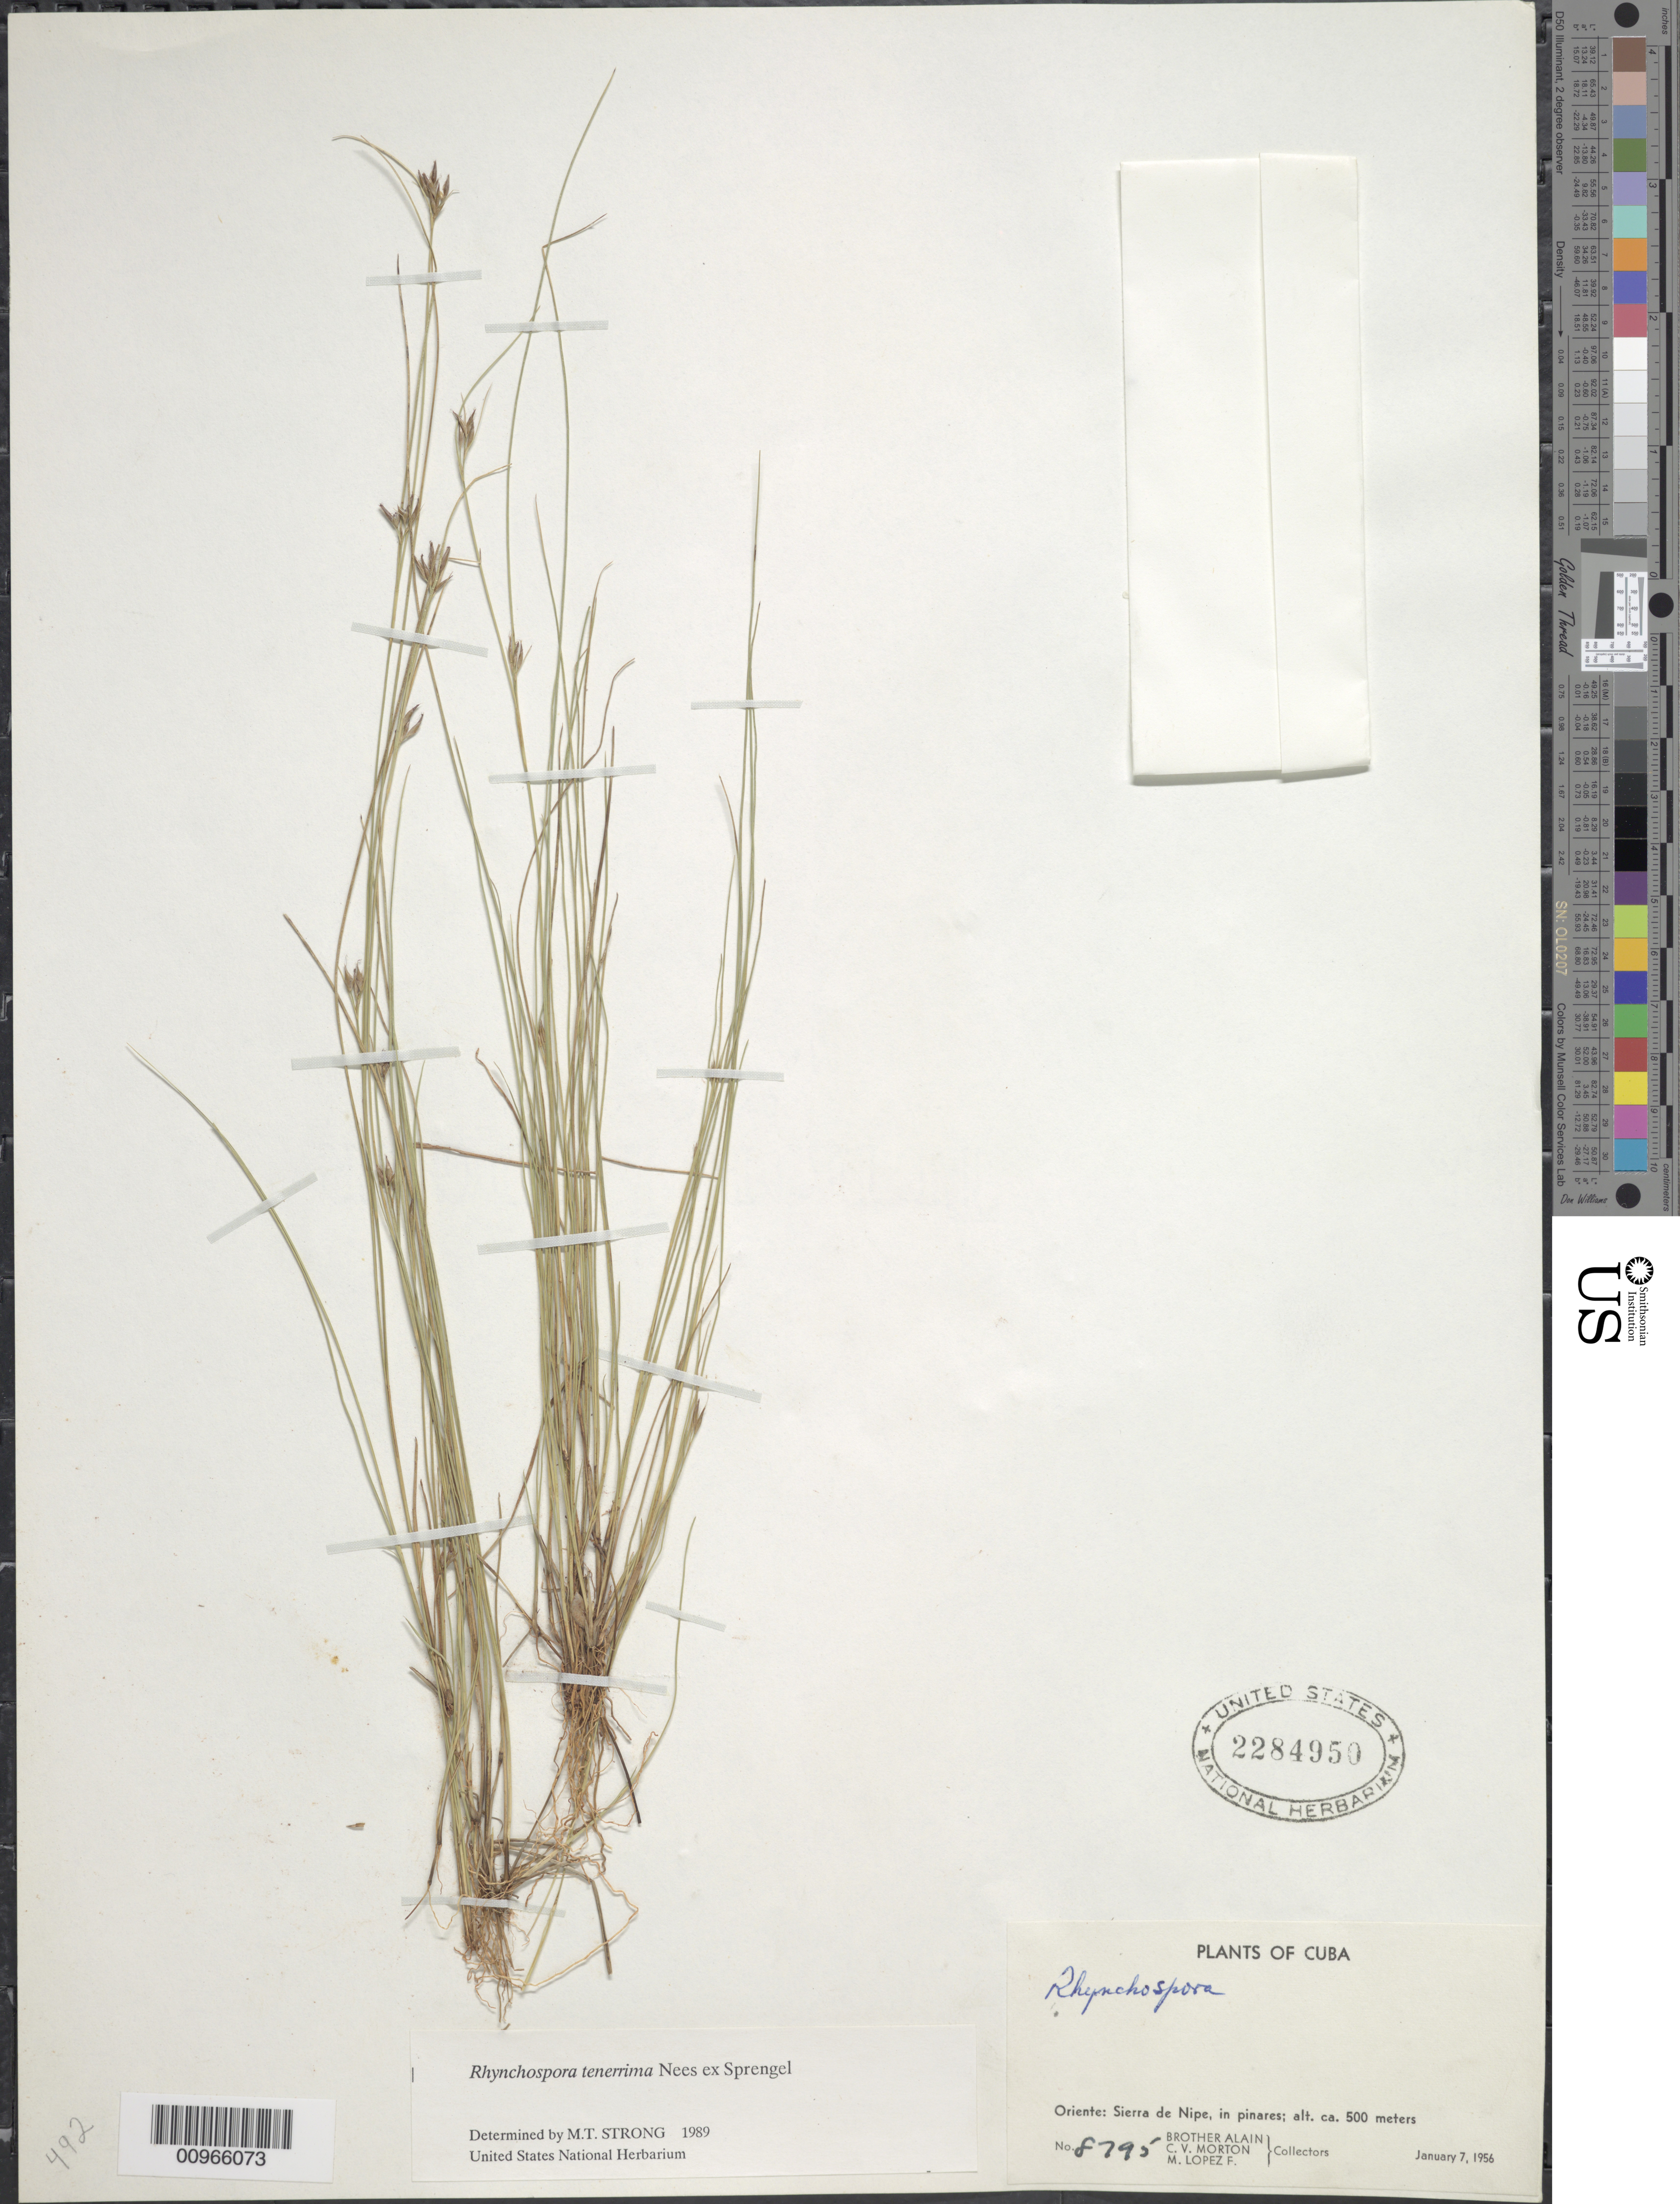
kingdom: Plantae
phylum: Tracheophyta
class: Liliopsida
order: Poales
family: Cyperaceae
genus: Rhynchospora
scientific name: Rhynchospora tenerrima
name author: Nees ex Spreng.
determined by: Strong, M. T., (US), Smithsonian Institution - National Museum of Natural History (UNITED STATES)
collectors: A. H. Liogier, C. V. Morton & M. López Figueiras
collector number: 8795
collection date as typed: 07 Jan 1956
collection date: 1956-01-07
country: Cuba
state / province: Holguín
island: Cuba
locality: Sierra de Nipe [Oriente]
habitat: In pinares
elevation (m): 500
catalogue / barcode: US 2284950